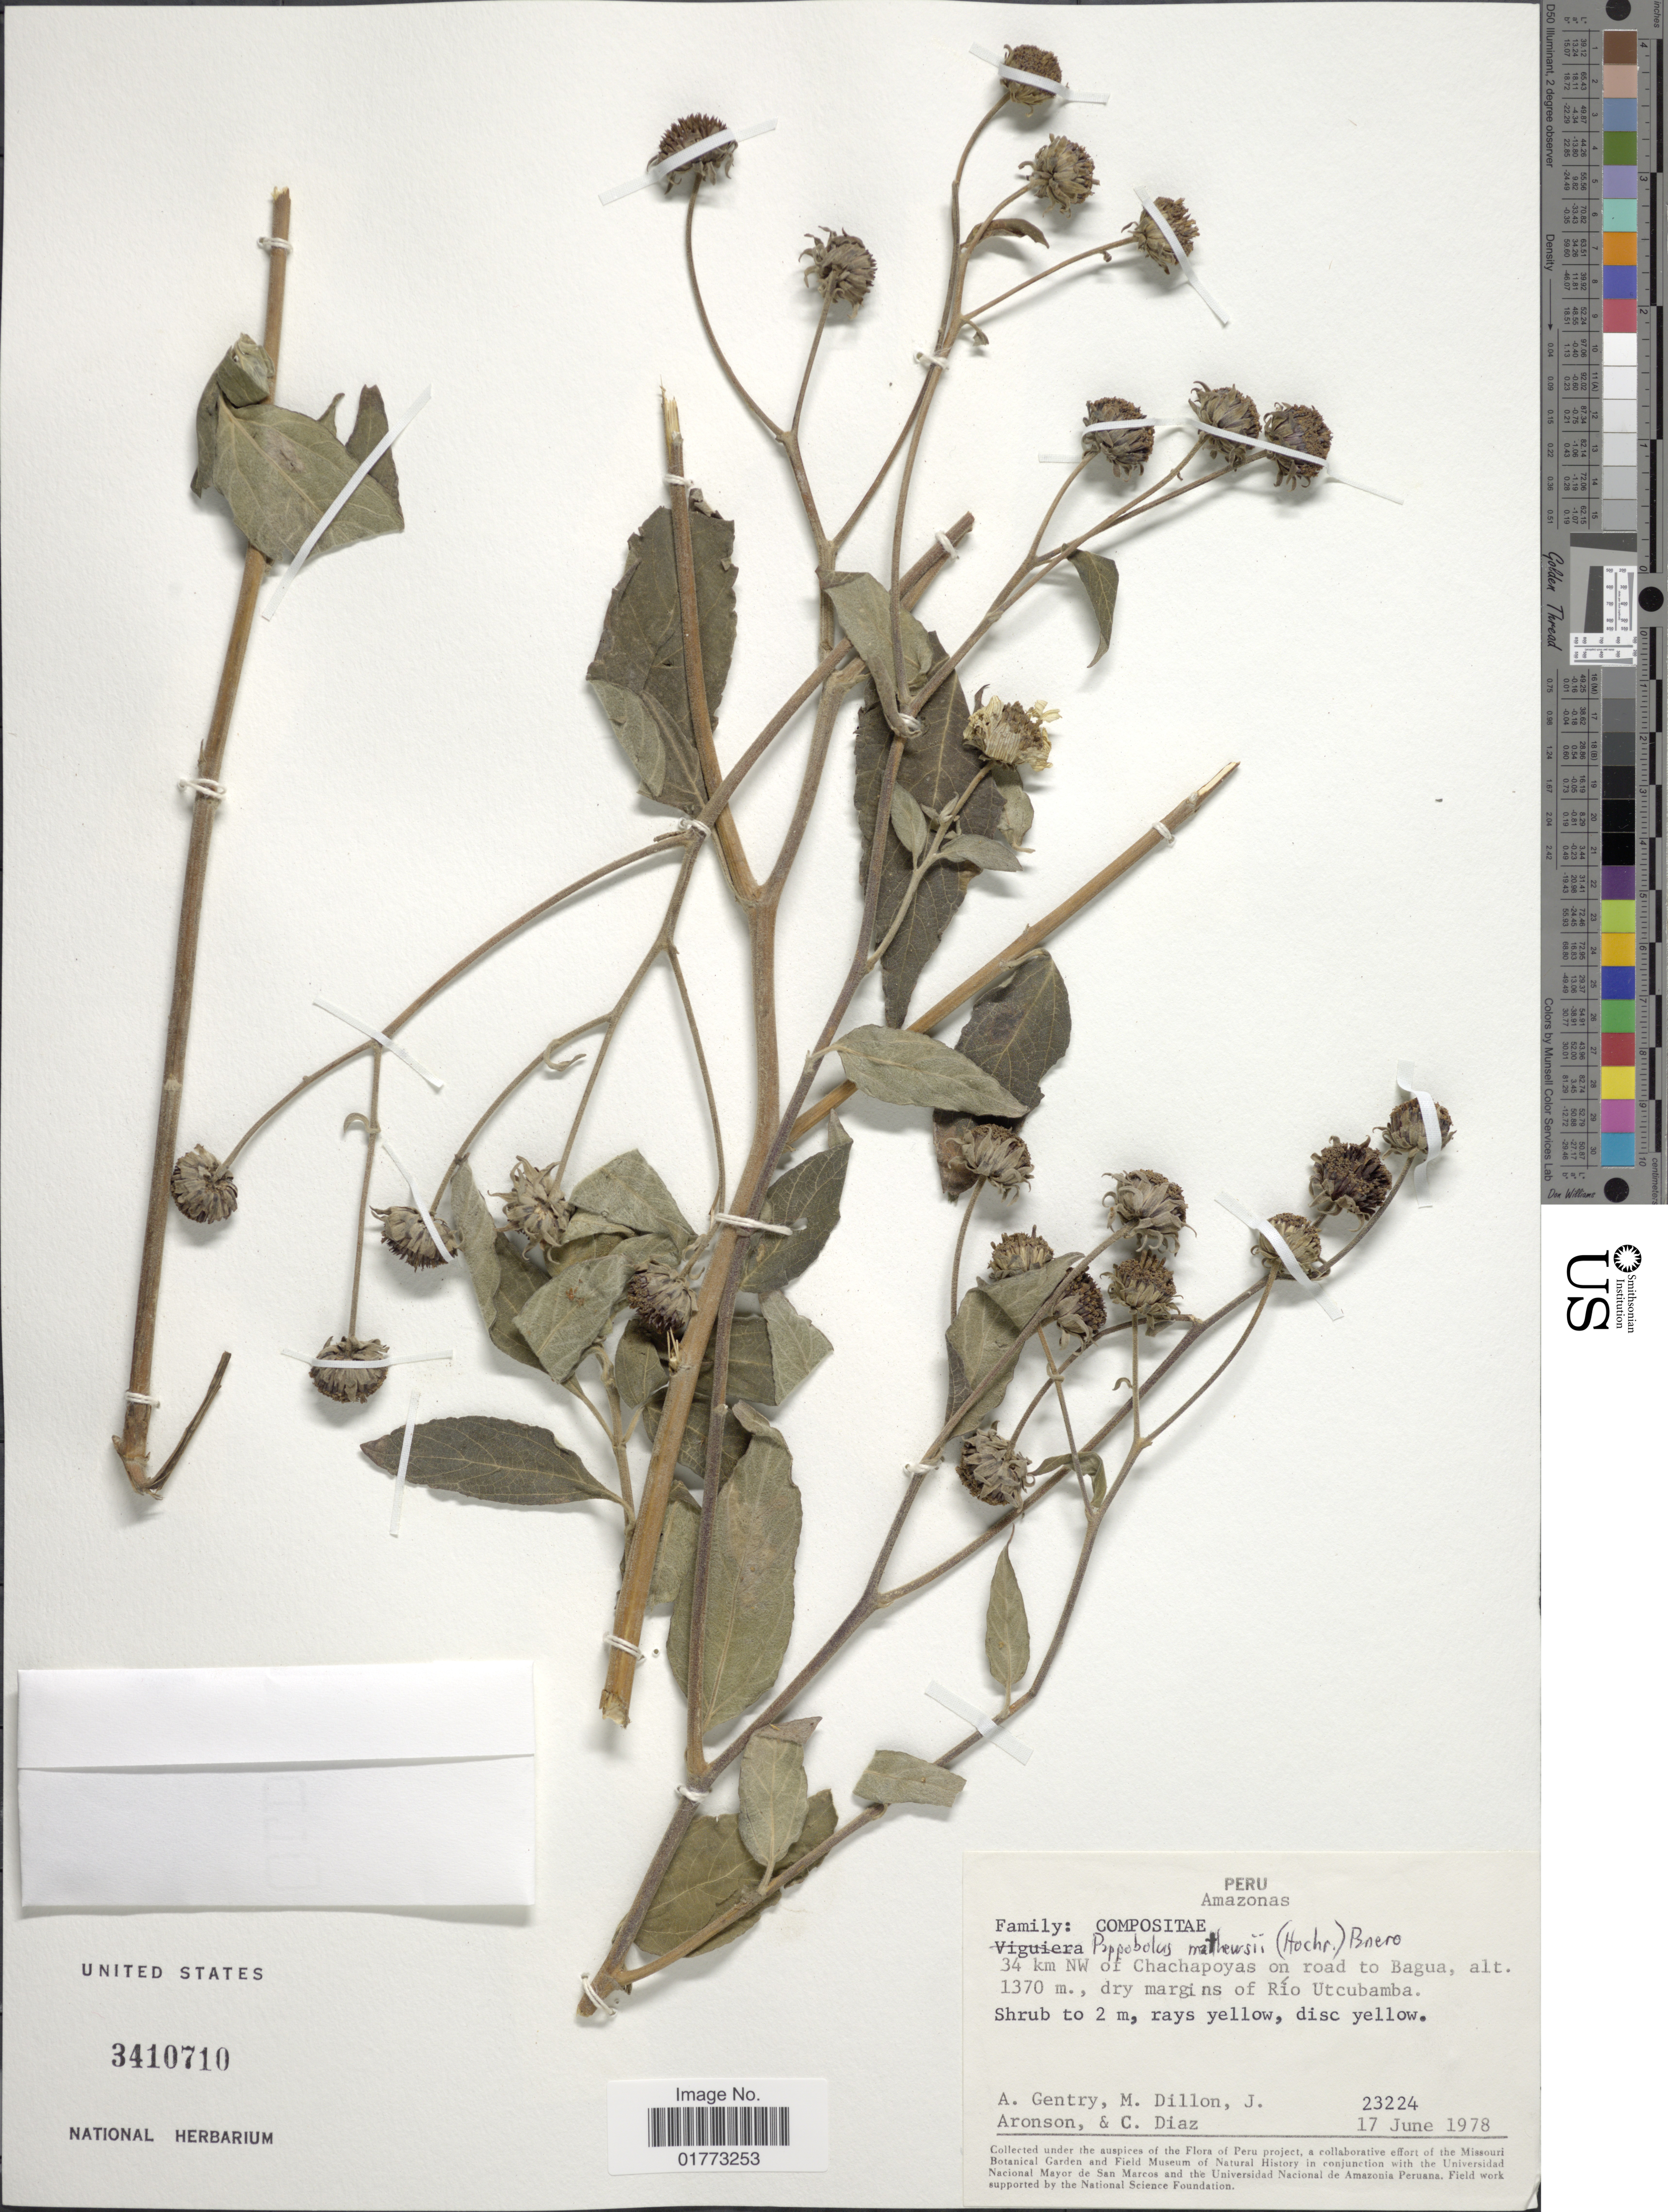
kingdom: Plantae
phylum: Tracheophyta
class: Magnoliopsida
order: Asterales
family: Asteraceae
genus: Pappobolus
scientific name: Pappobolus matthewsii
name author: (Hochr.) Panero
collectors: A. H. Gentry, M. O. Dillon, J. Aronson & C. Díaz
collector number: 23224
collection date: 1978-06-17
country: Peru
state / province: Amazonas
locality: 34 km NW of Chachapoyas on road to Bagua, dry margins of Río Utcubamba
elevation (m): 1370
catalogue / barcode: US 3410710